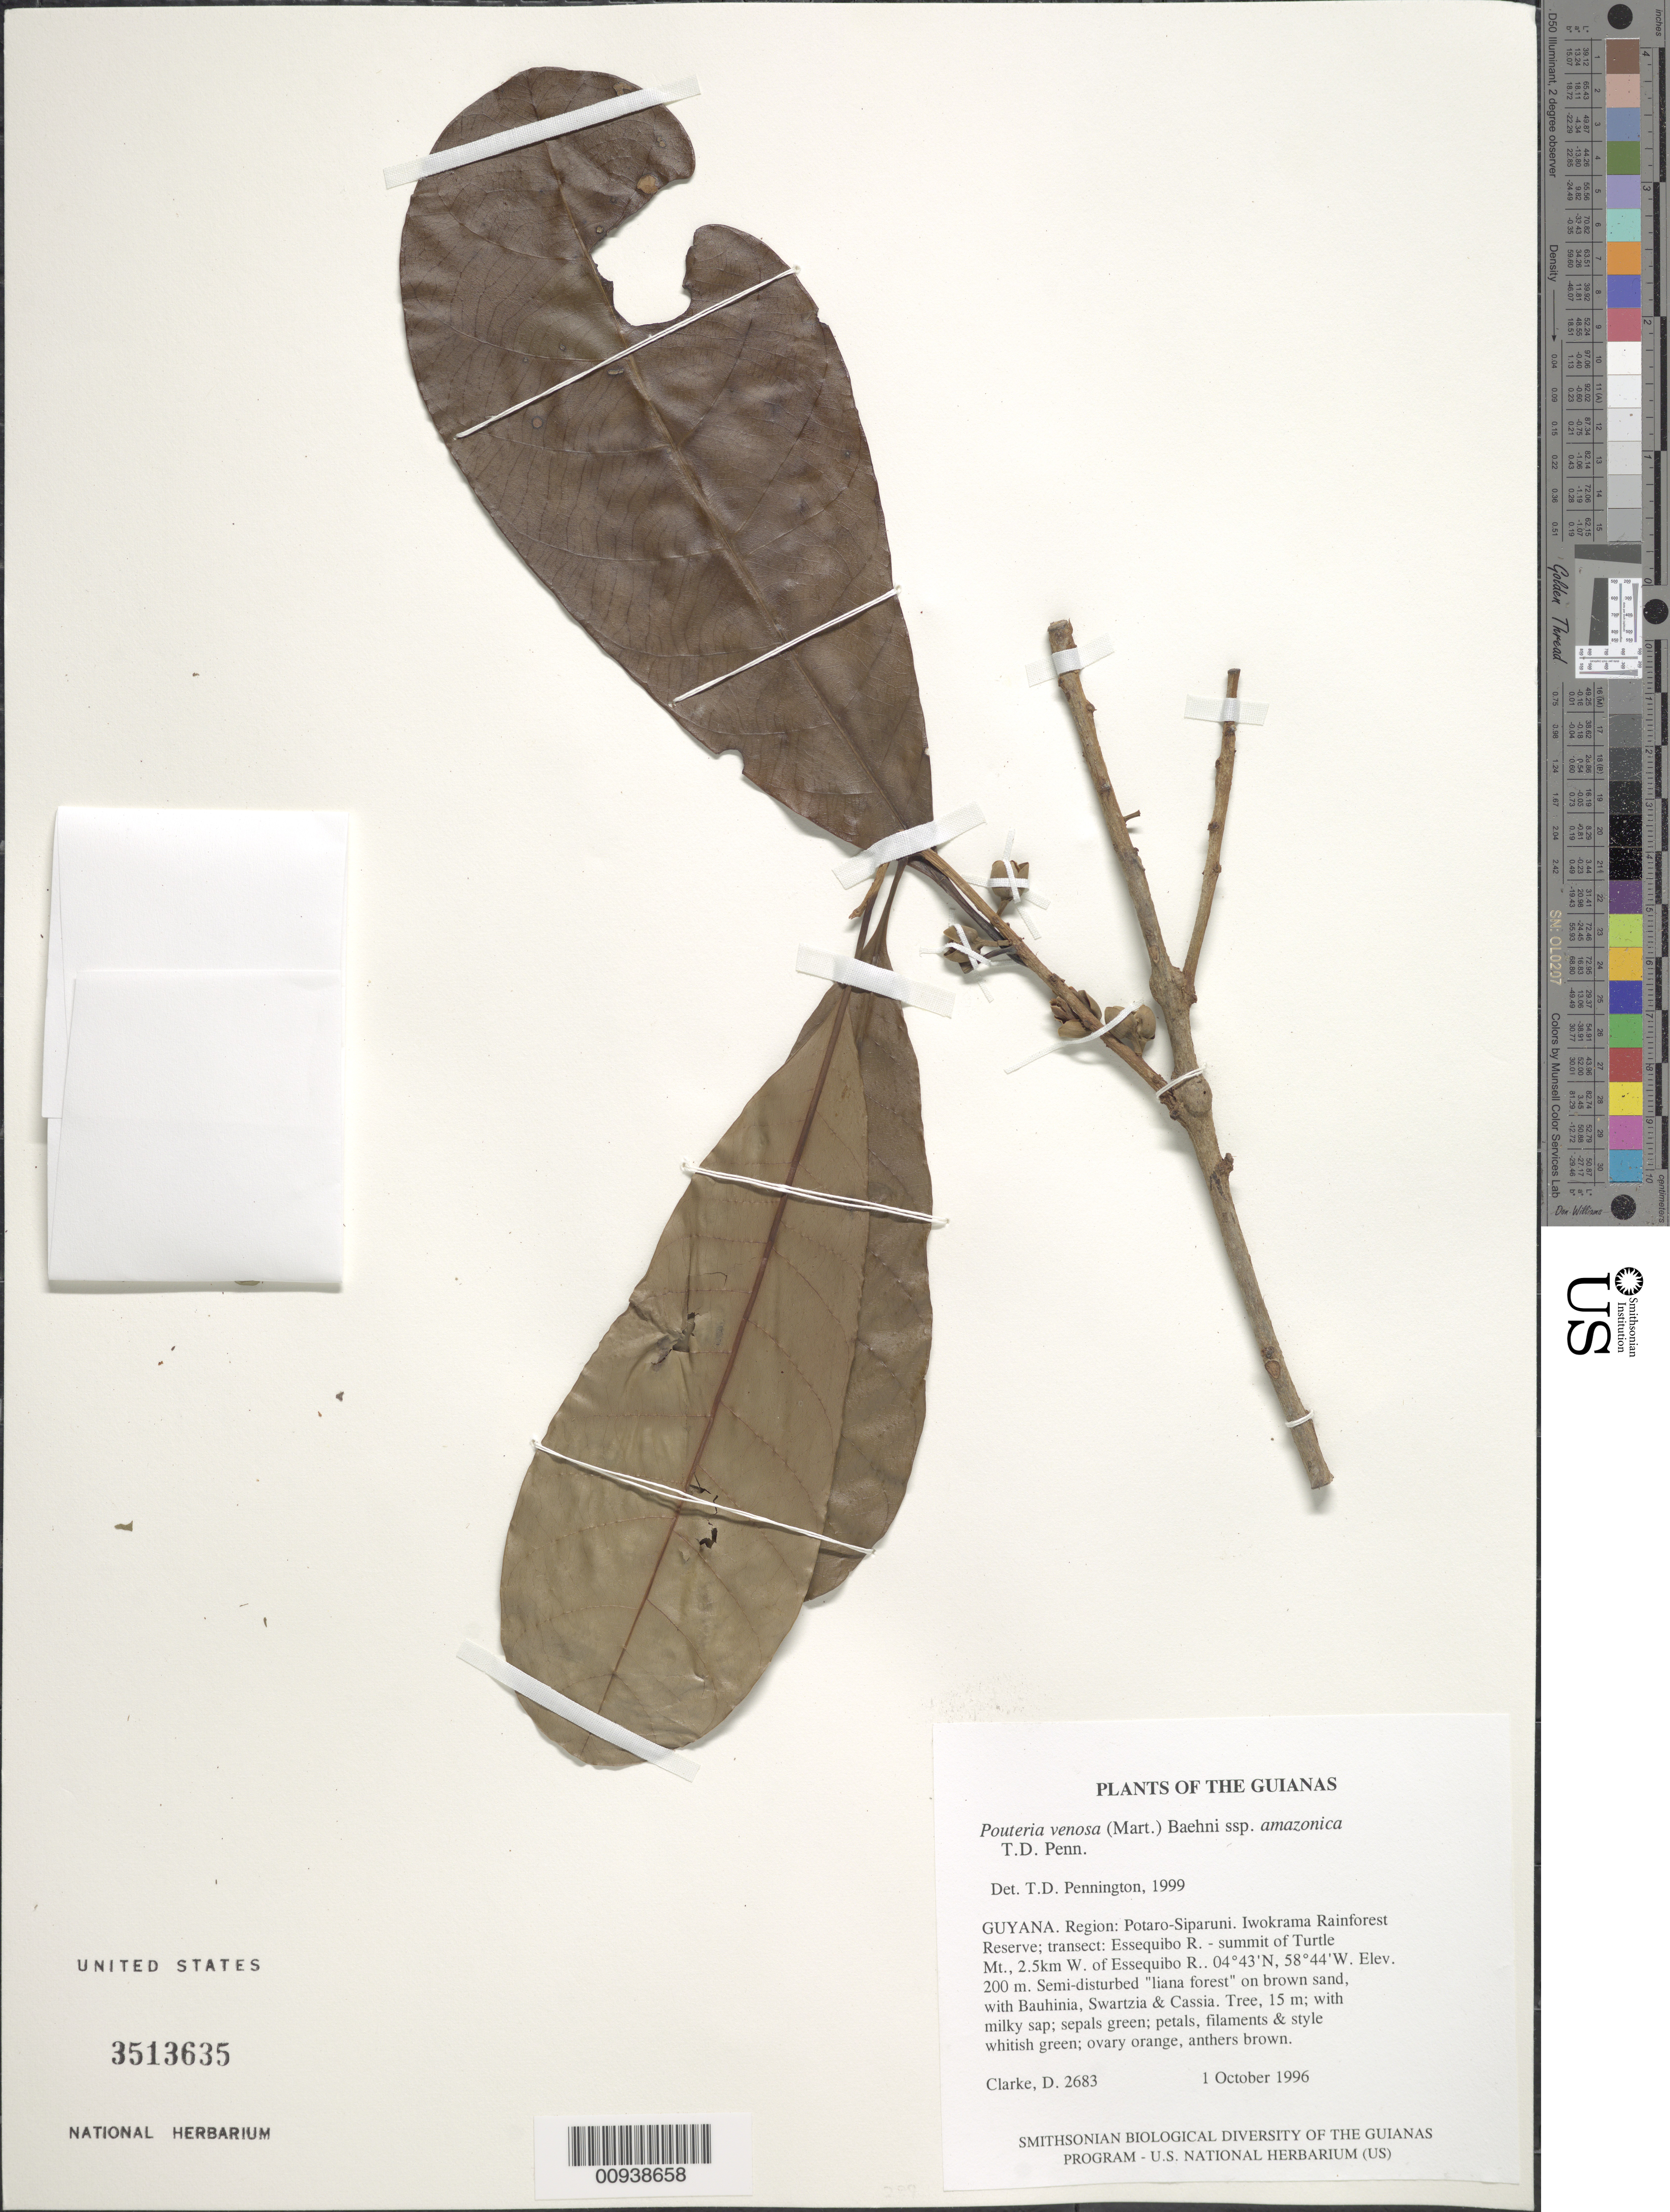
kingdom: Plantae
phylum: Tracheophyta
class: Magnoliopsida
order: Ericales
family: Sapotaceae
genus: Pouteria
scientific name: Pouteria venosa subsp. amazonica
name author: T.D. Penn.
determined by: Pennington, T. D., (K)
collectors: H. D. Clarke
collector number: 2683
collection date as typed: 1 October 1996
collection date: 1996-10-01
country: Guyana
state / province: Potaro-Siparuni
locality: Turtle Mountain, summit; 3 km W of Essequibo R.; Iwokrama International Rainforest Reserve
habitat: Semi-disturbed "liana forest" on brown sand, with Bauhinia, Swartzia & Cassia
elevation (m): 200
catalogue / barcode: US 3513635